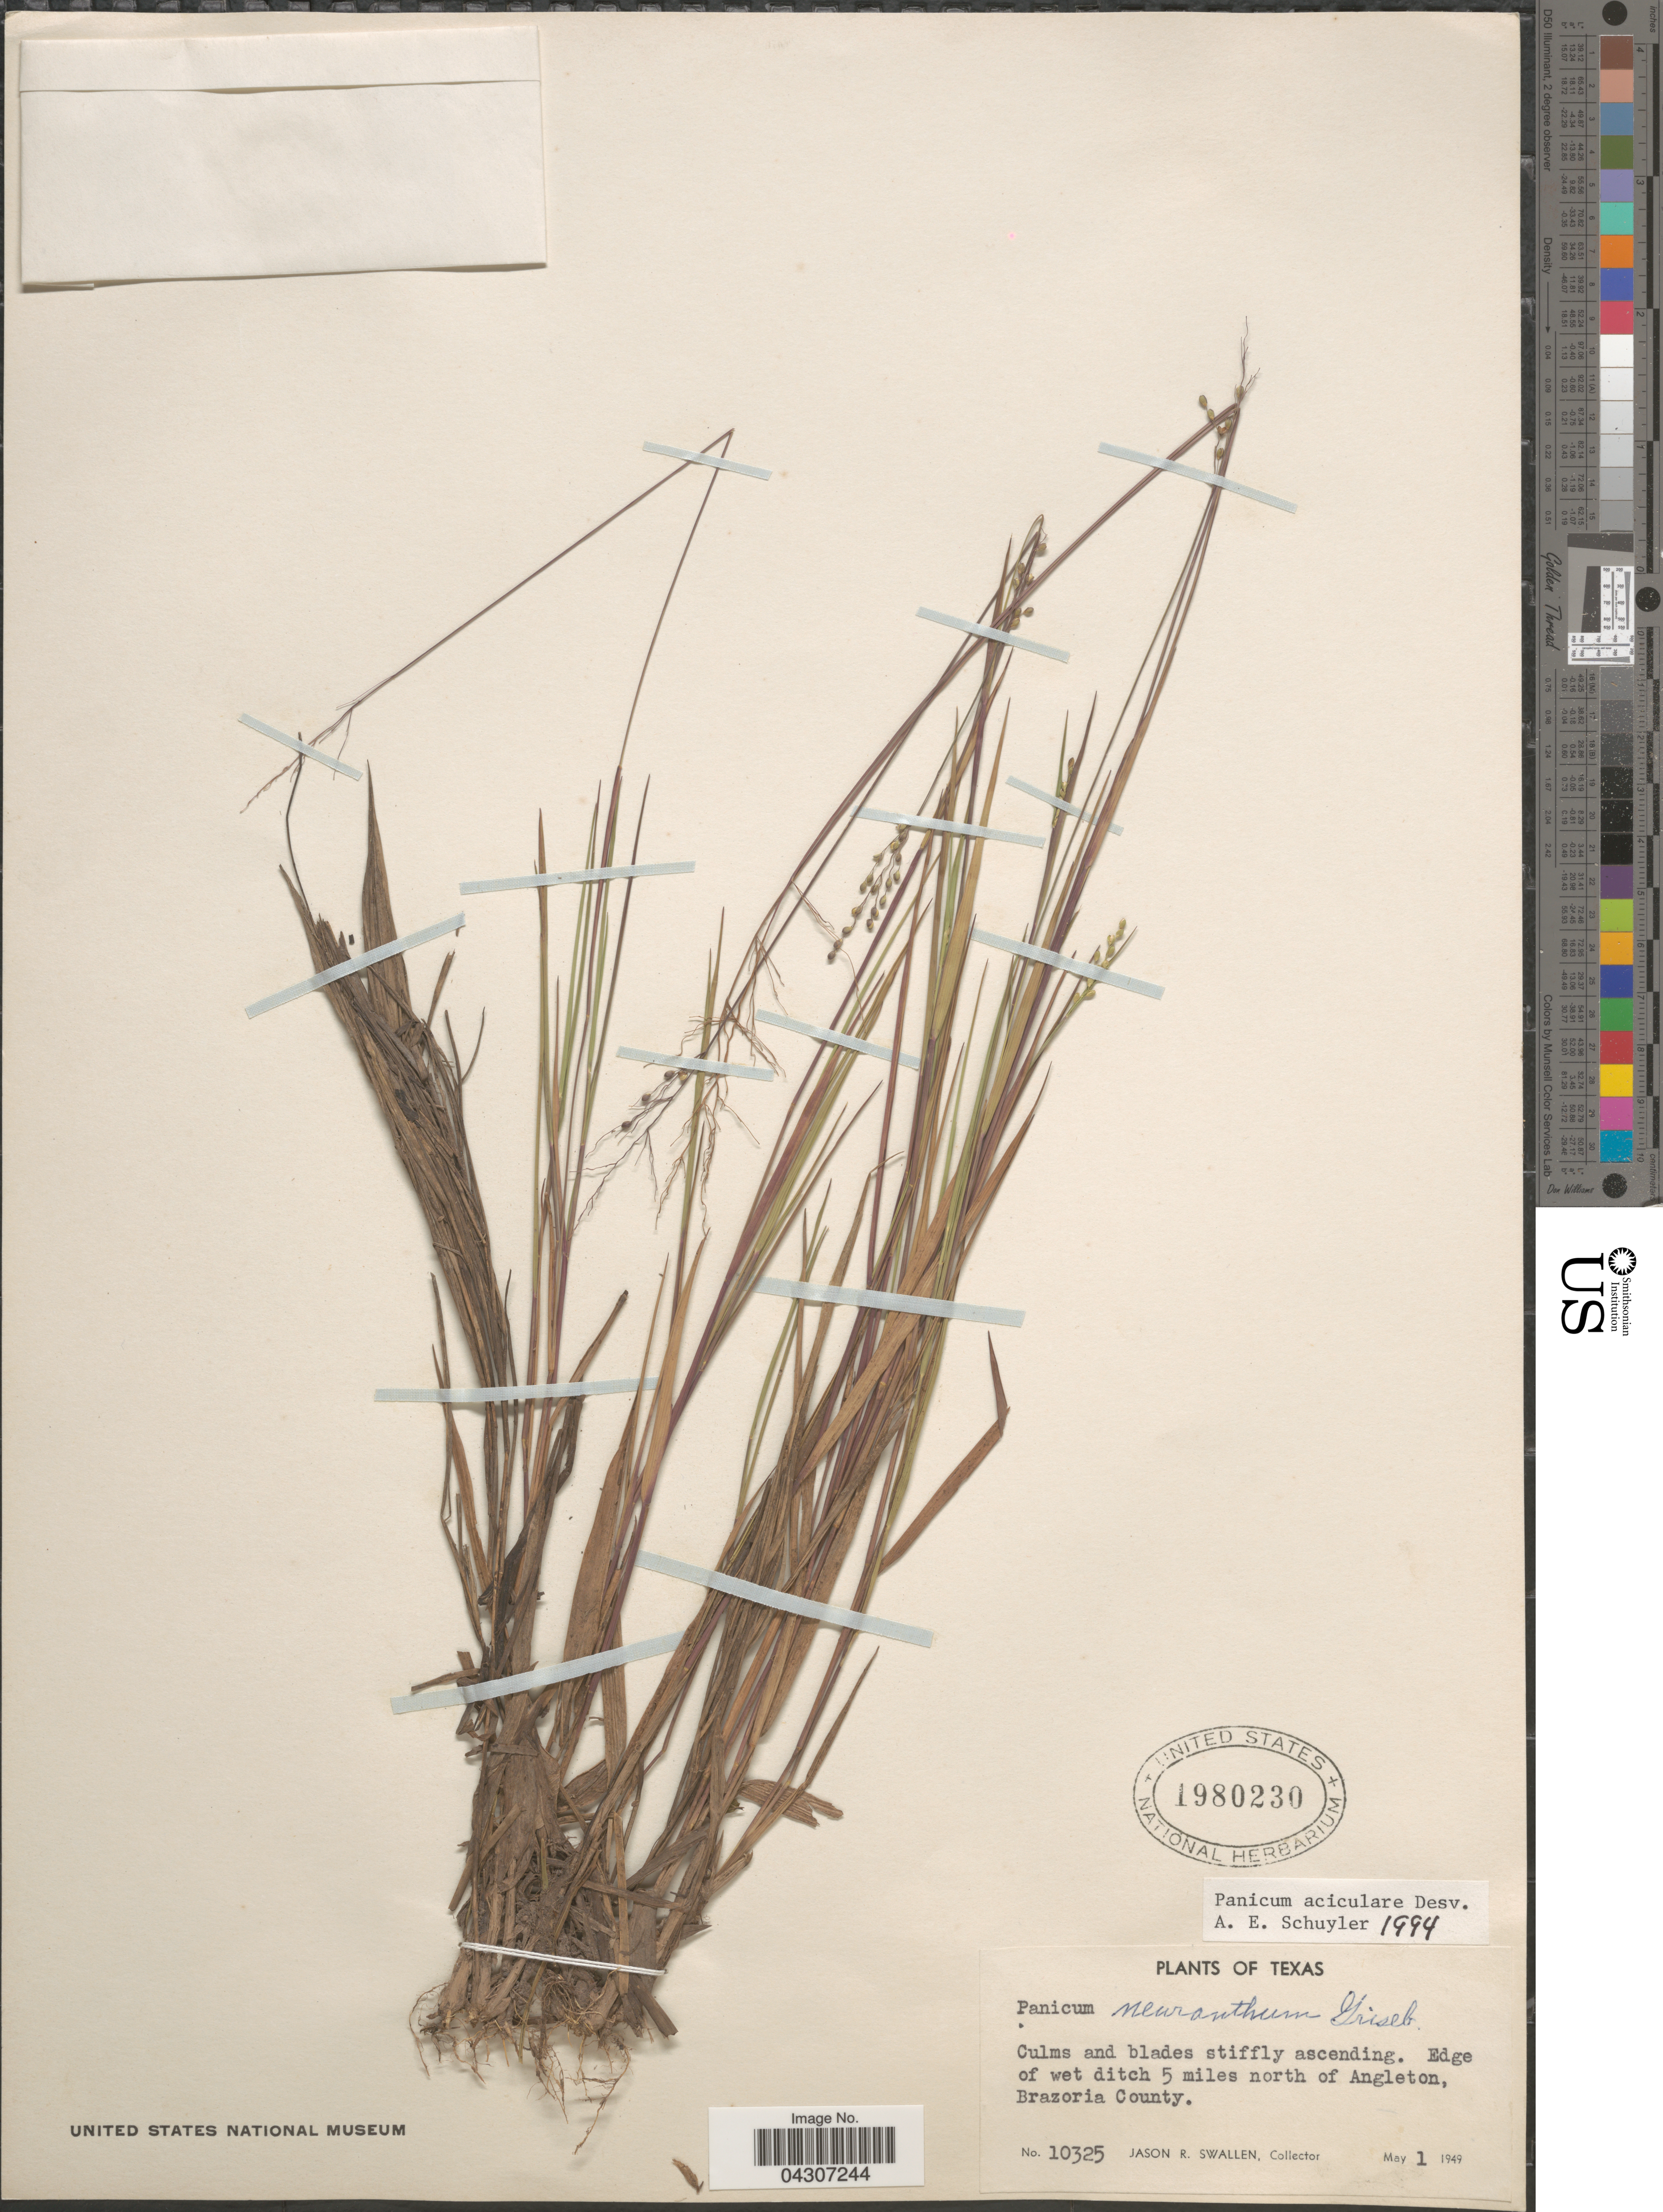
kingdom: Plantae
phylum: Tracheophyta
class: Liliopsida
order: Poales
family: Poaceae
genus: Dichanthelium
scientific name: Dichanthelium aciculare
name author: (Desv. ex Poir.) Gould & C.A. Clark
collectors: J. R. Swallen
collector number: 10325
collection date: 1949-05-01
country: United States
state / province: Texas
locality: Edge of wet ditch 5 miles north of Angleton, Brazoria County.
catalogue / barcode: US 1980230